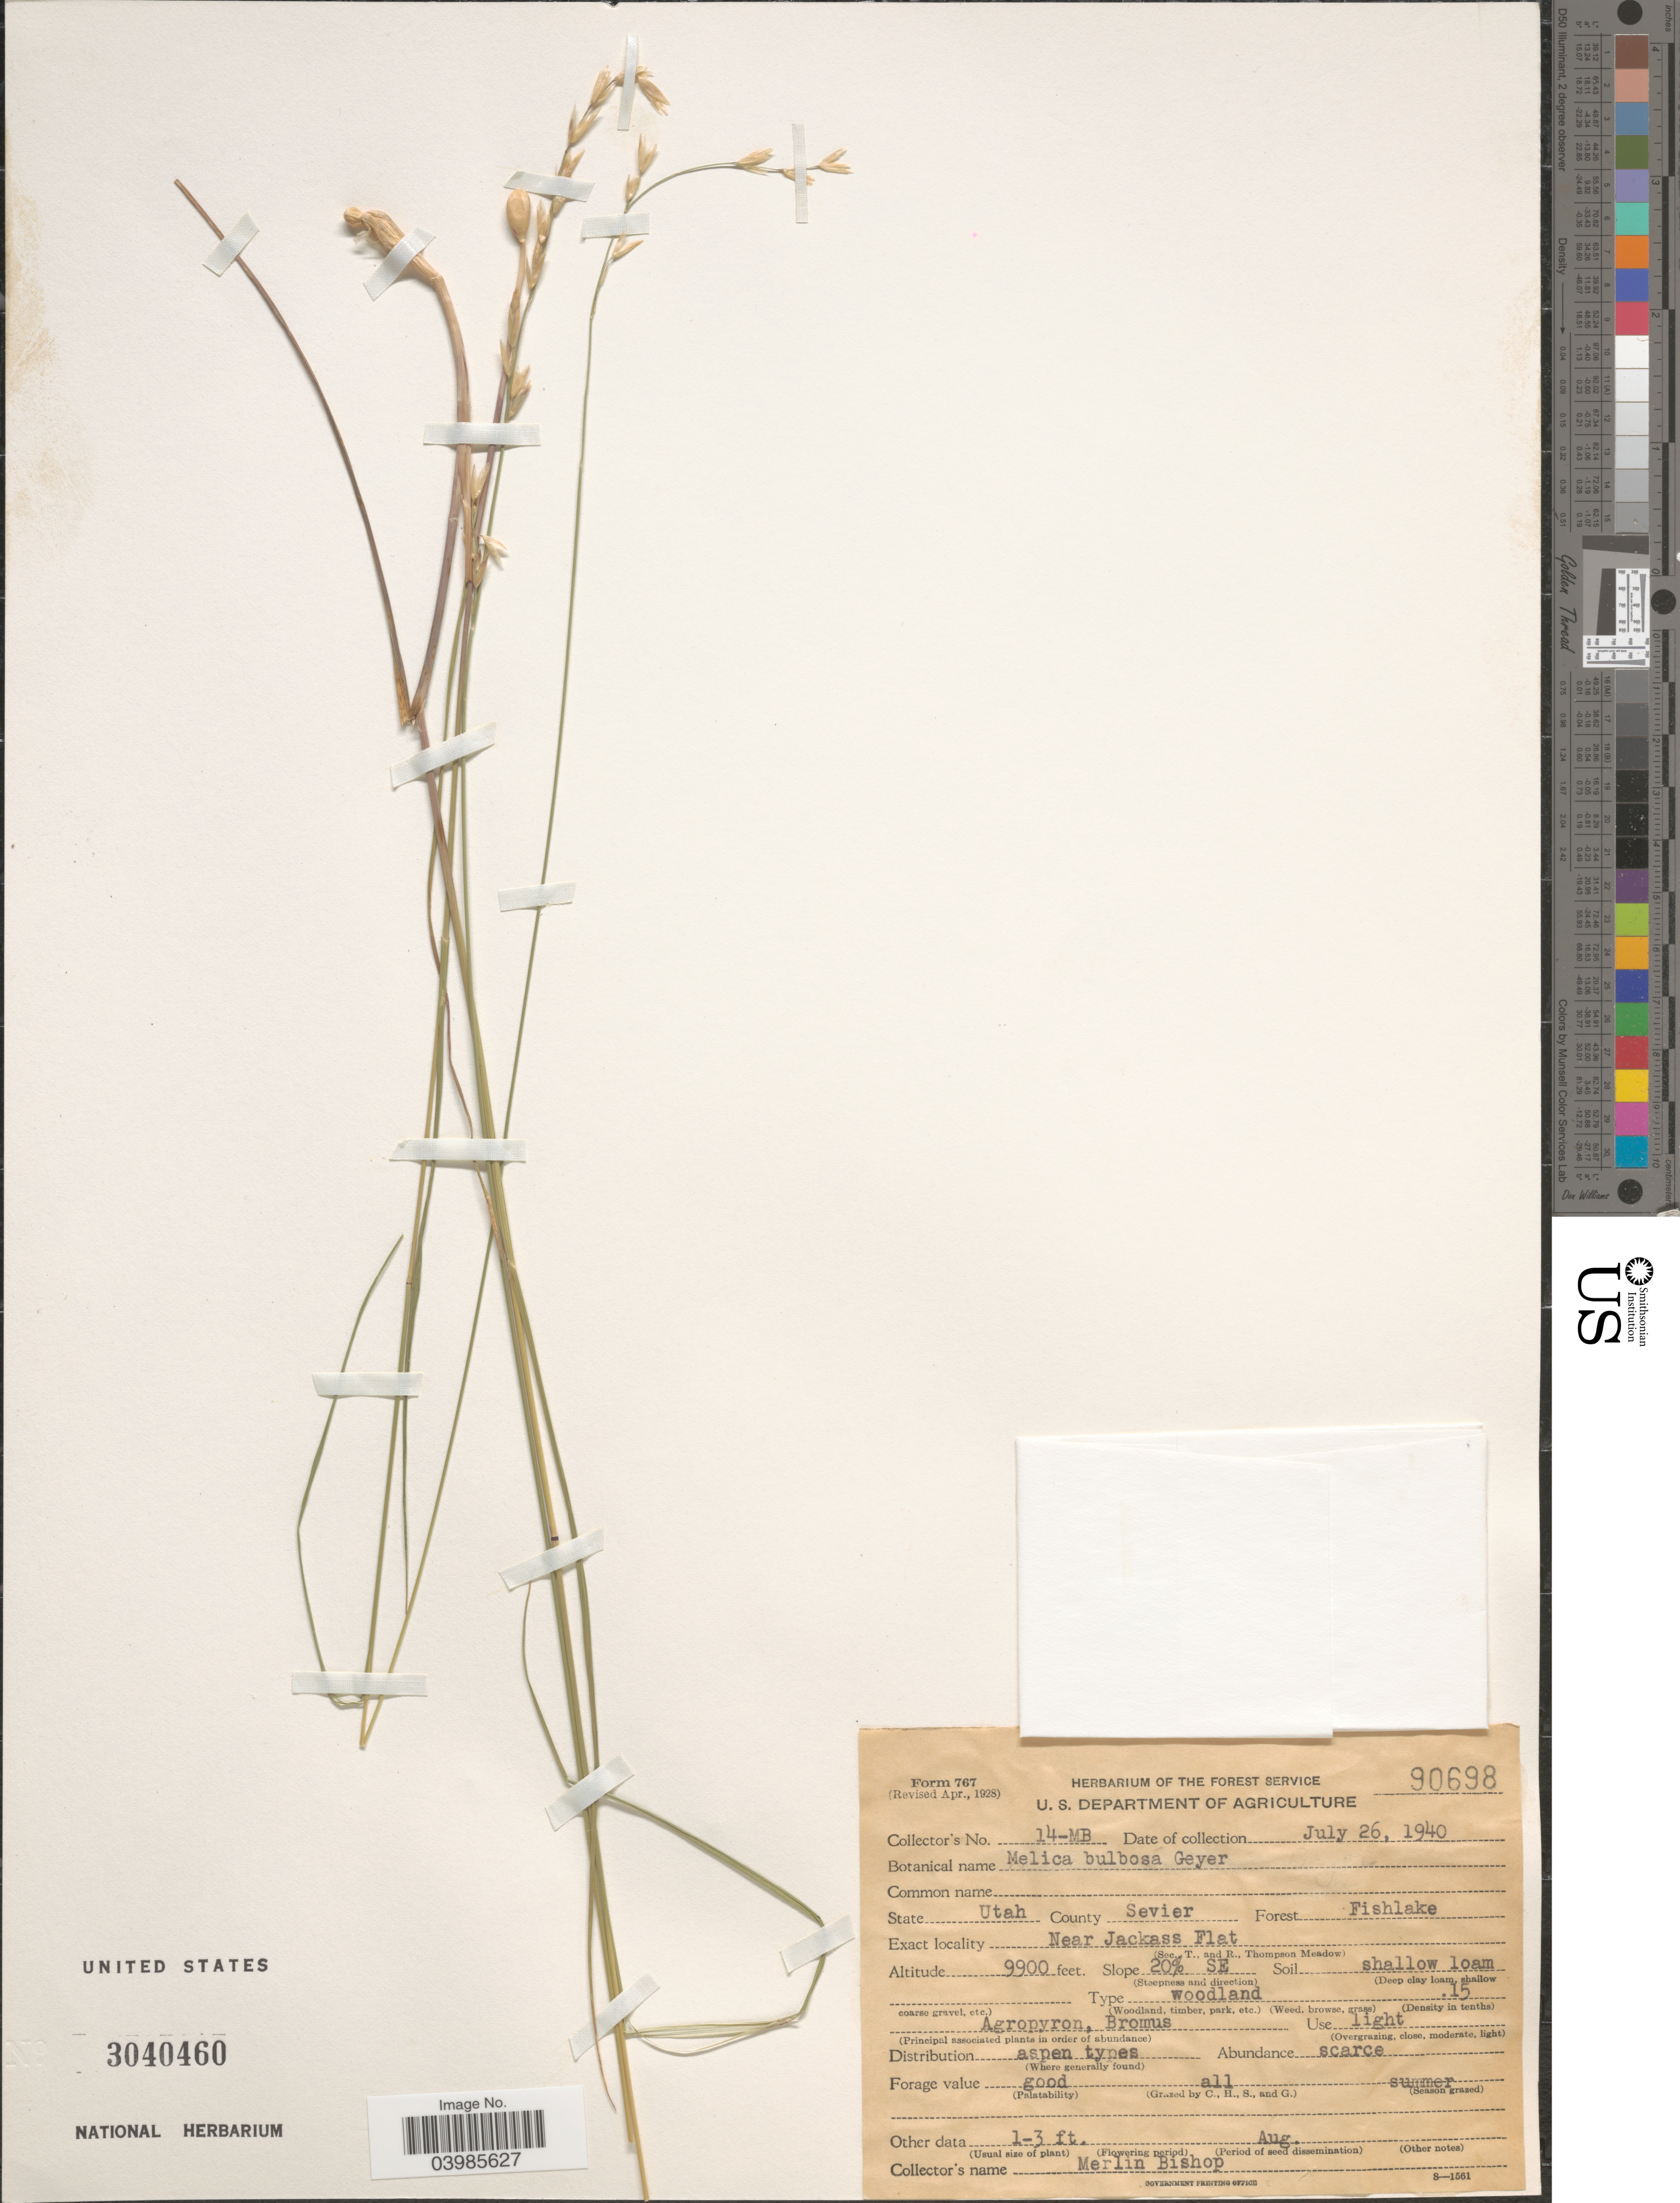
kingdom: Plantae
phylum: Tracheophyta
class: Liliopsida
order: Poales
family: Poaceae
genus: Melica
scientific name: Melica bulbosa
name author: Geyer ex Porter & J.M. Coult.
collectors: M. Bishop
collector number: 14-MB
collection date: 1940-07-26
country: United States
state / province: Utah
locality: County Sevier. Forest Fishlake. Near Jackass Flat. Slope 20% SE.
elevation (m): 3018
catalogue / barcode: US 3040460